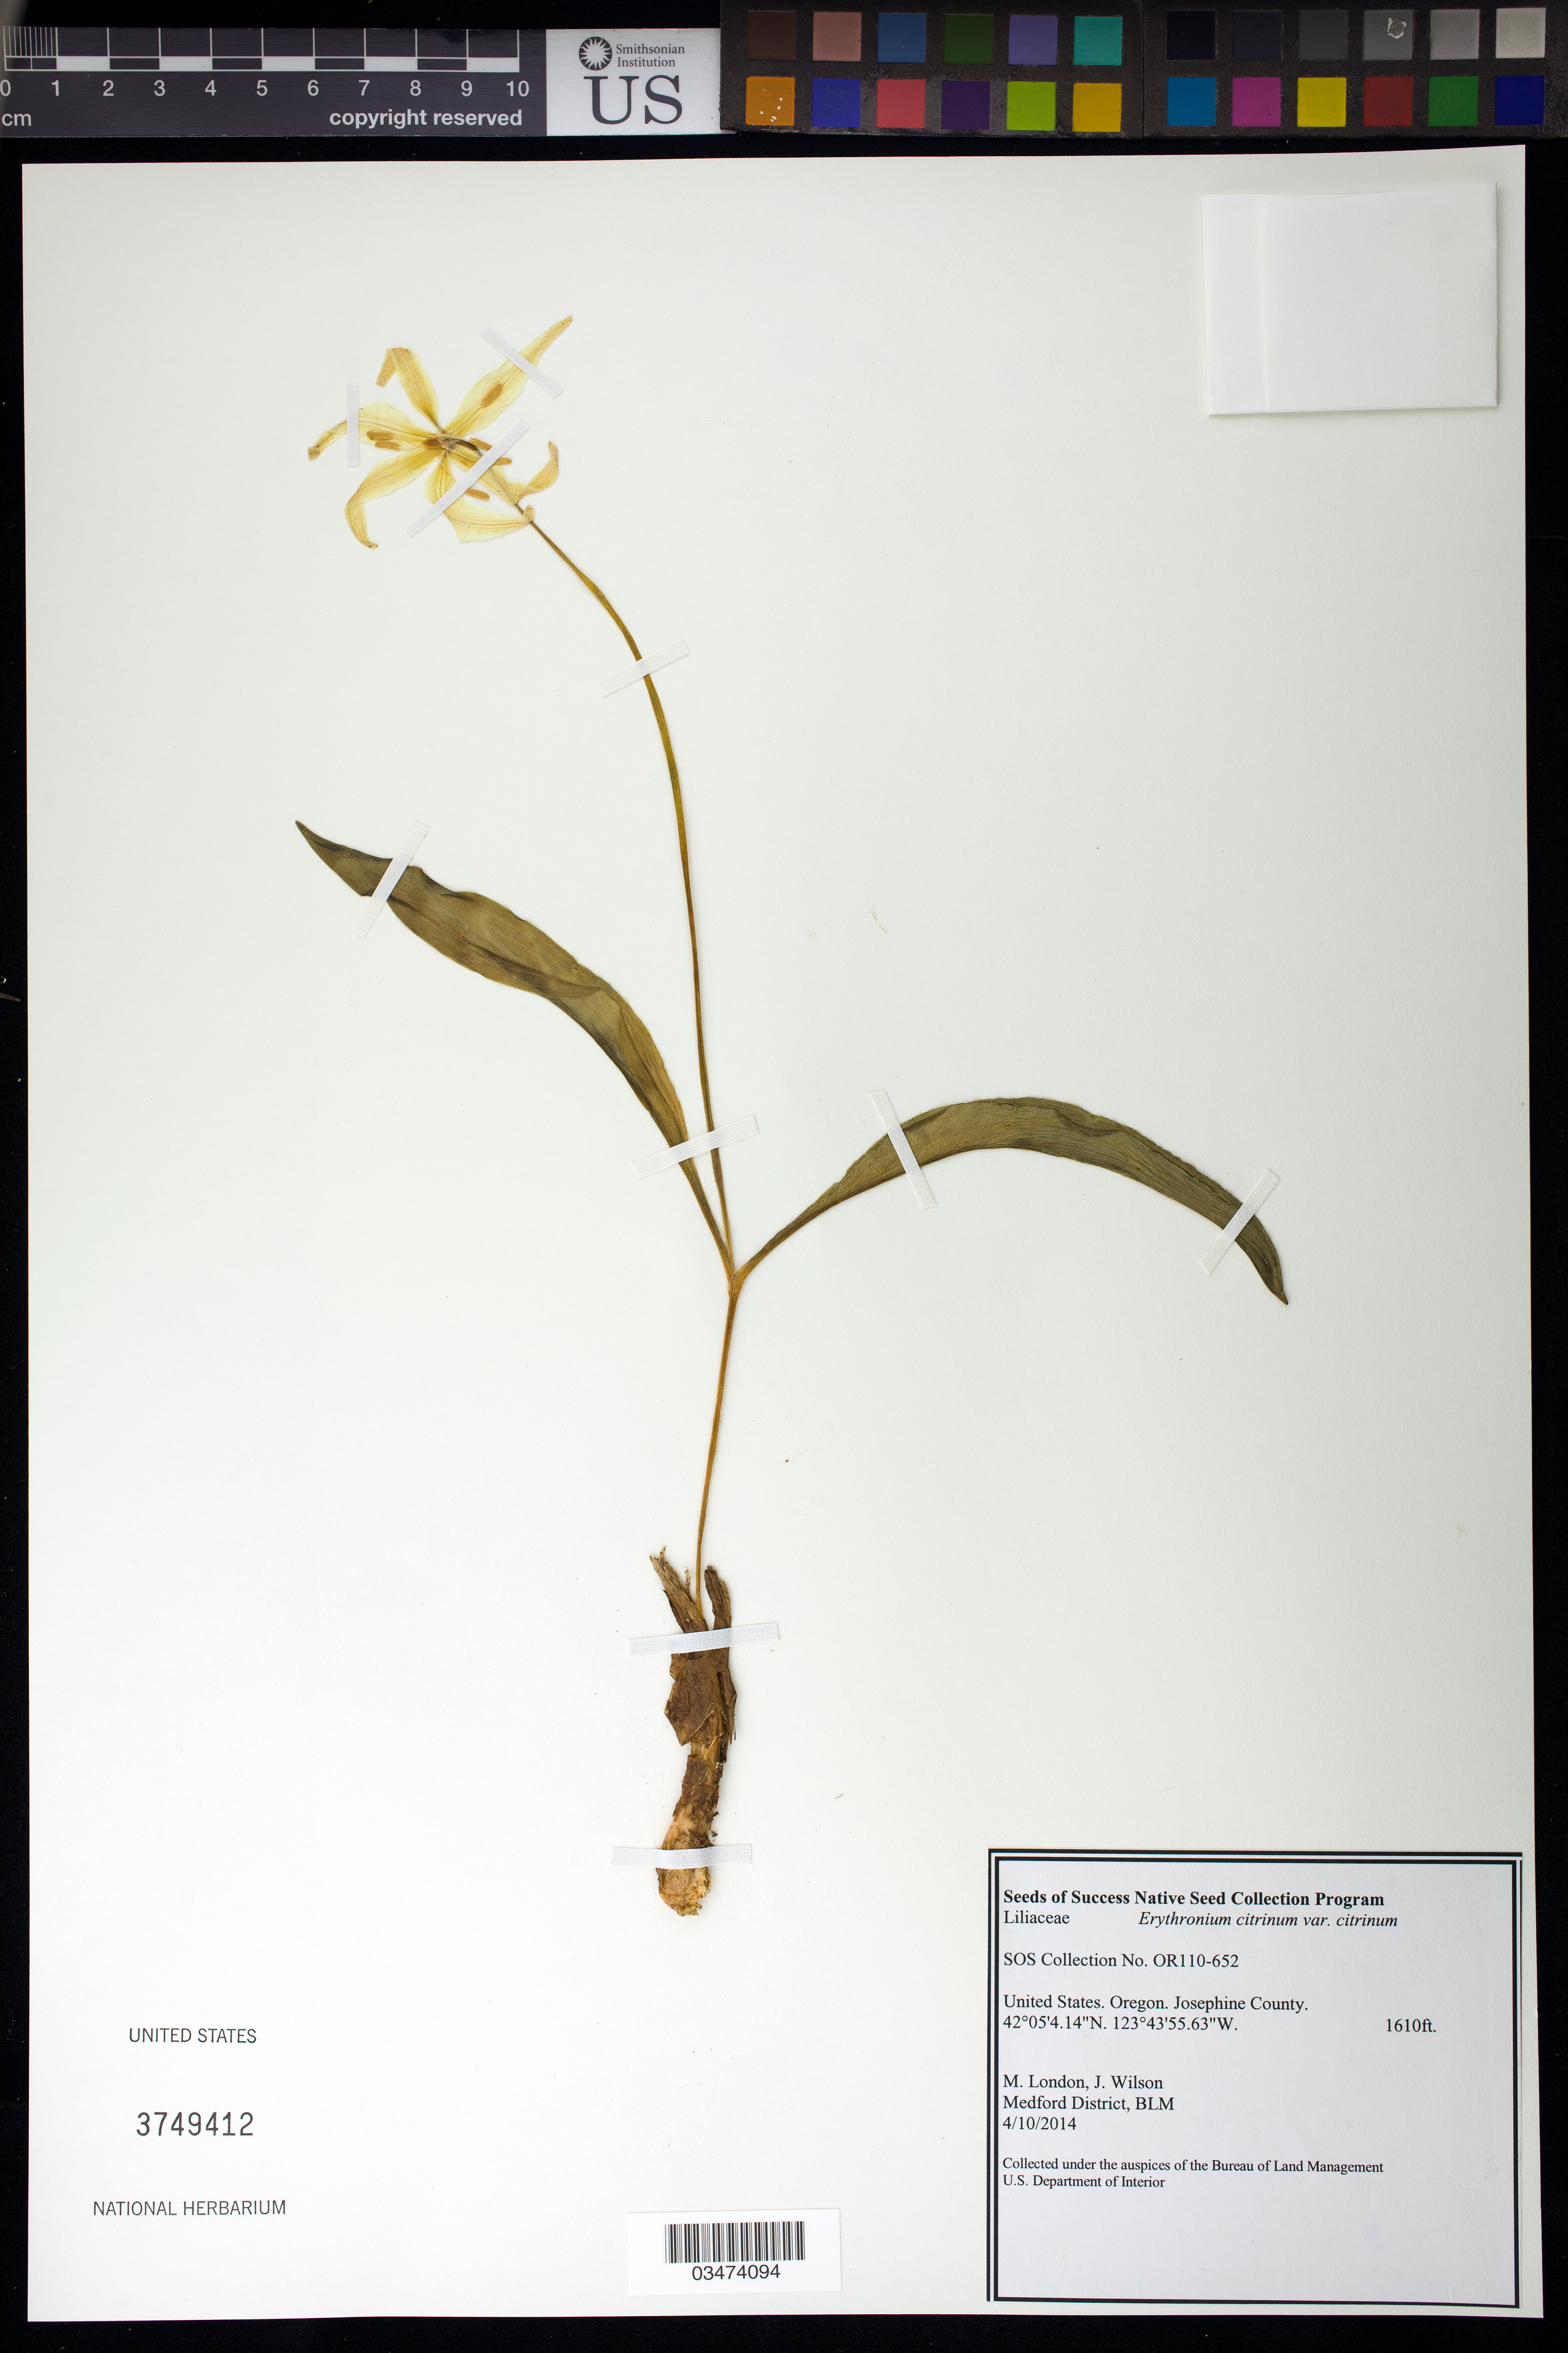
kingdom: Plantae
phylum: Tracheophyta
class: Liliopsida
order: Liliales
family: Liliaceae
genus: Erythronium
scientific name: Erythronium citrinum var. citrinum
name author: S. Watson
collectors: M. London & J. Wilson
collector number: OR110-652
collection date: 2014-04-10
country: United States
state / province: Oregon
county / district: Josephine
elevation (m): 491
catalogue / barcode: US 3749412